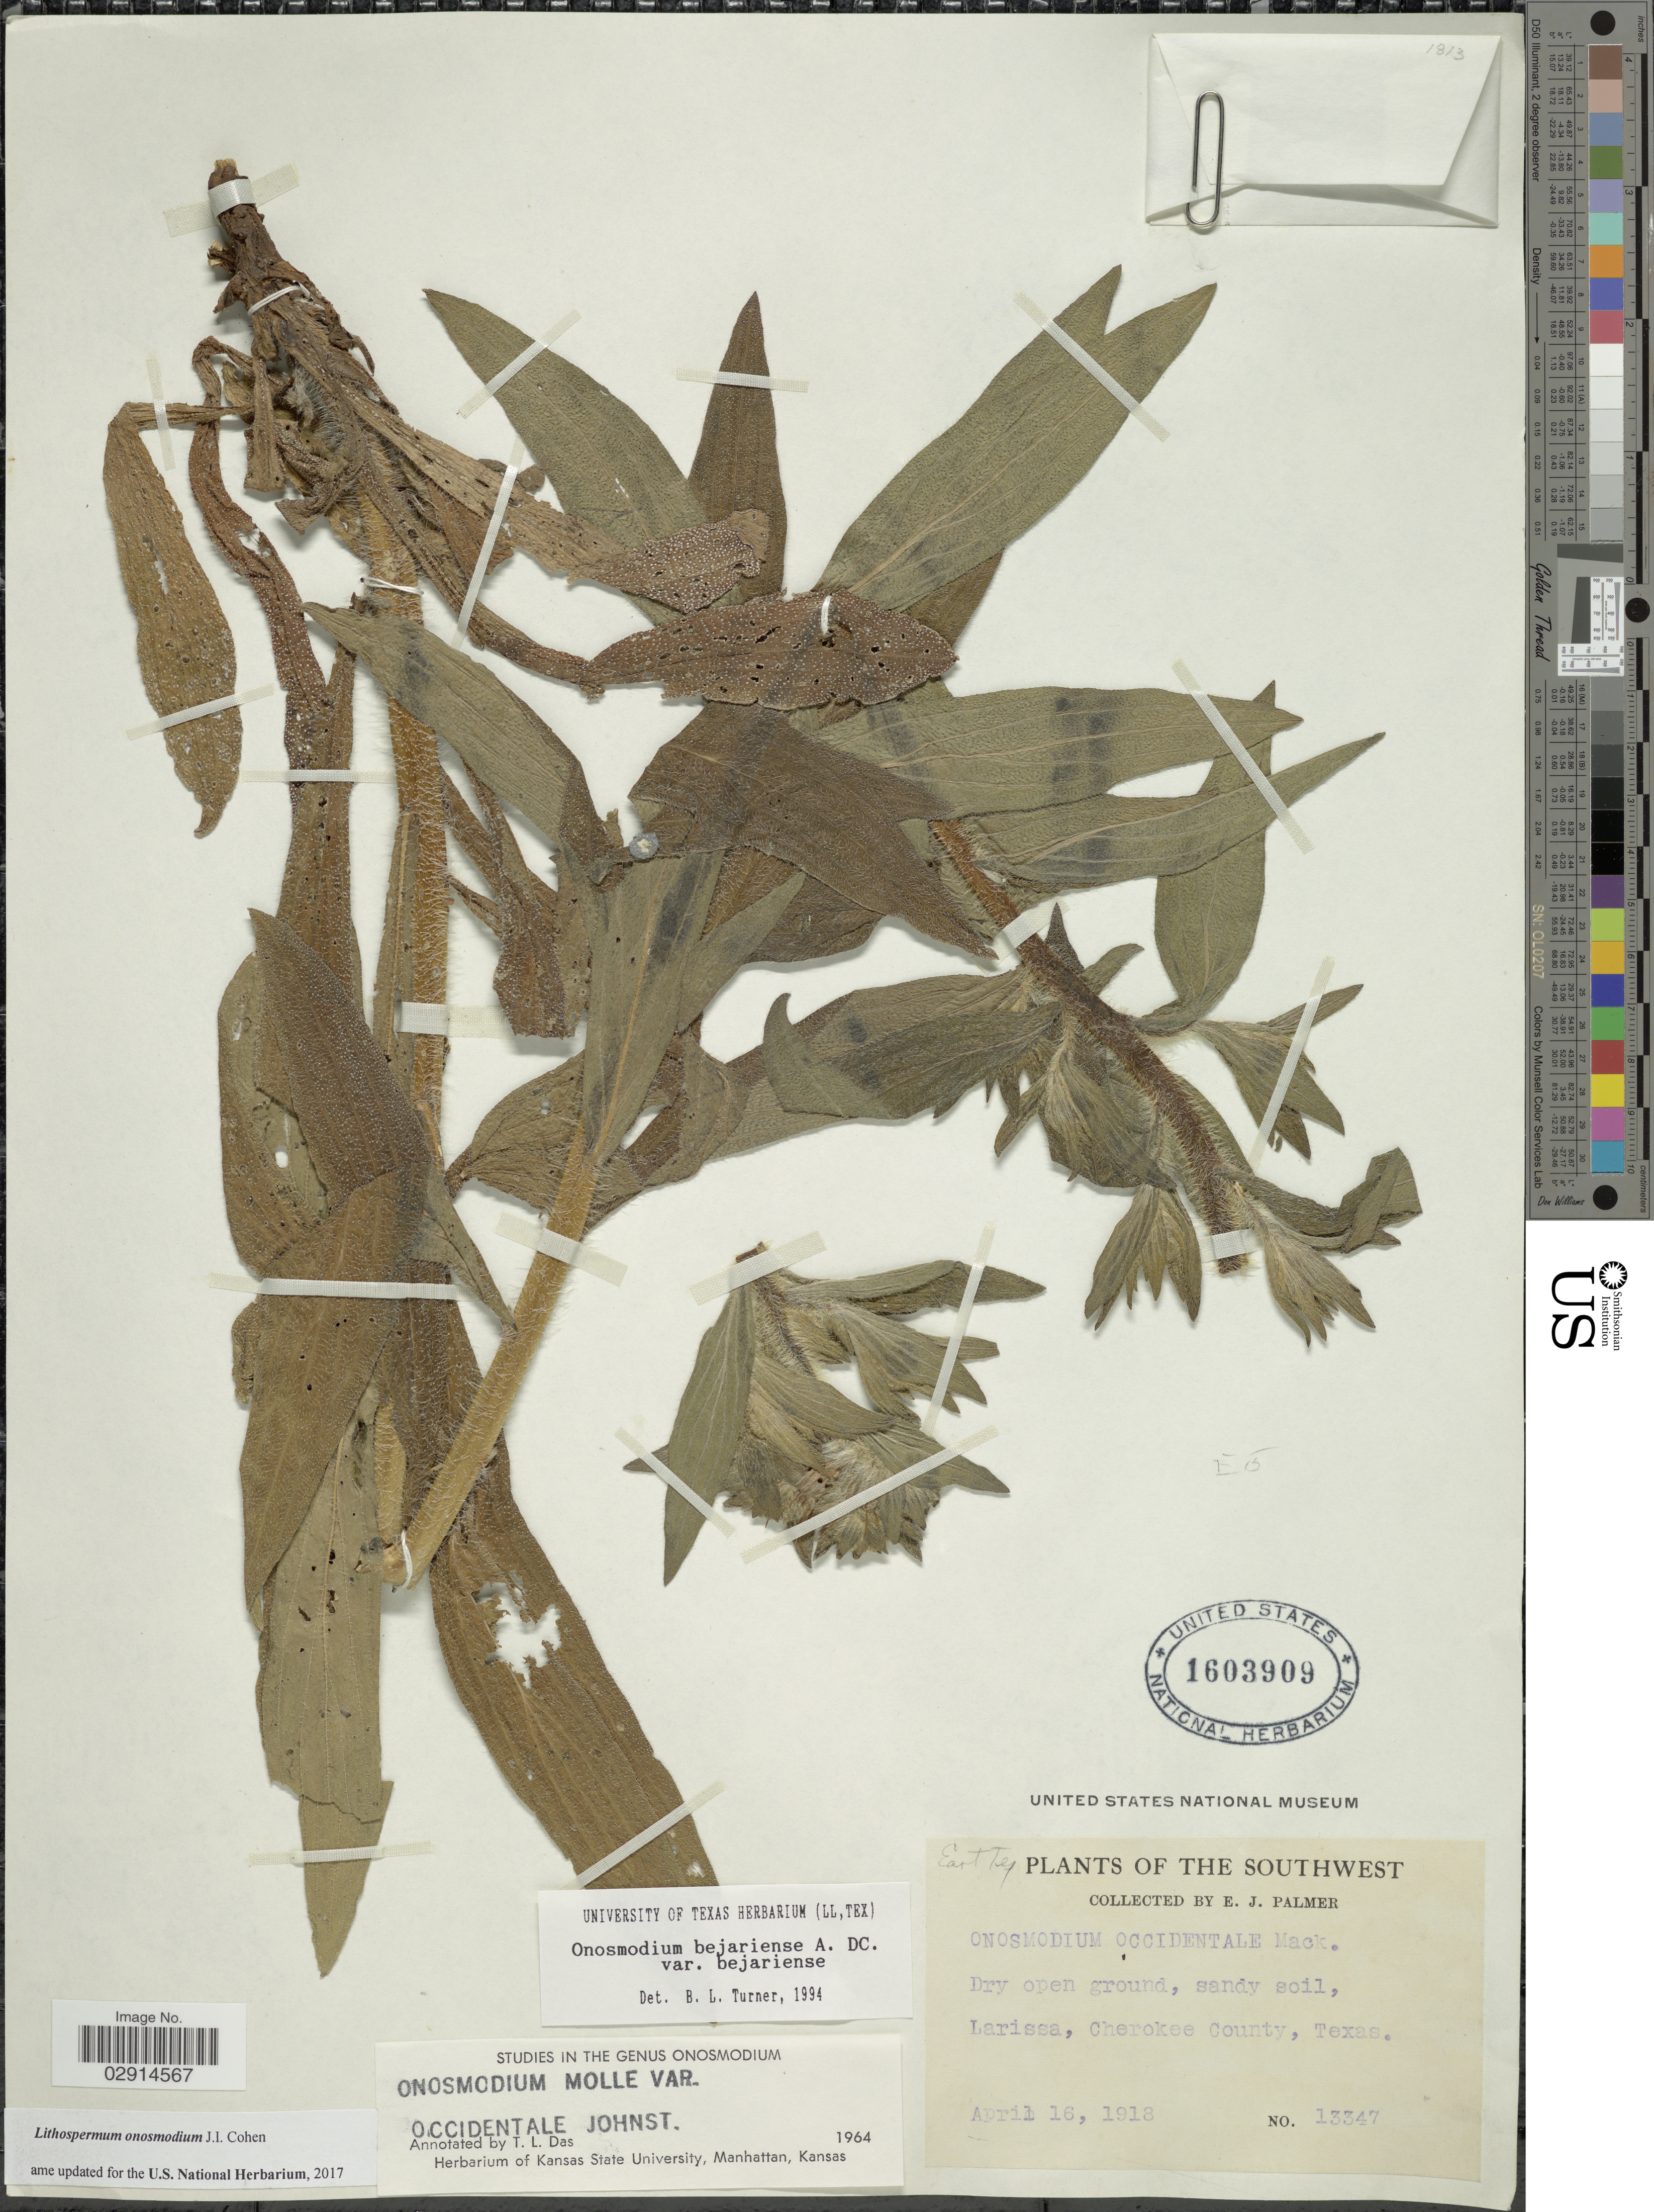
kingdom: Plantae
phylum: Tracheophyta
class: Magnoliopsida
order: Boraginales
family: Boraginaceae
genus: Lithospermum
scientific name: Lithospermum onosmodium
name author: Cohen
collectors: E. J. Palmer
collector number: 13347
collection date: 1918-04-16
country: United States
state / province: Texas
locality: Southwest. Larissa, Cherokee County.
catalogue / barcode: US 1603909